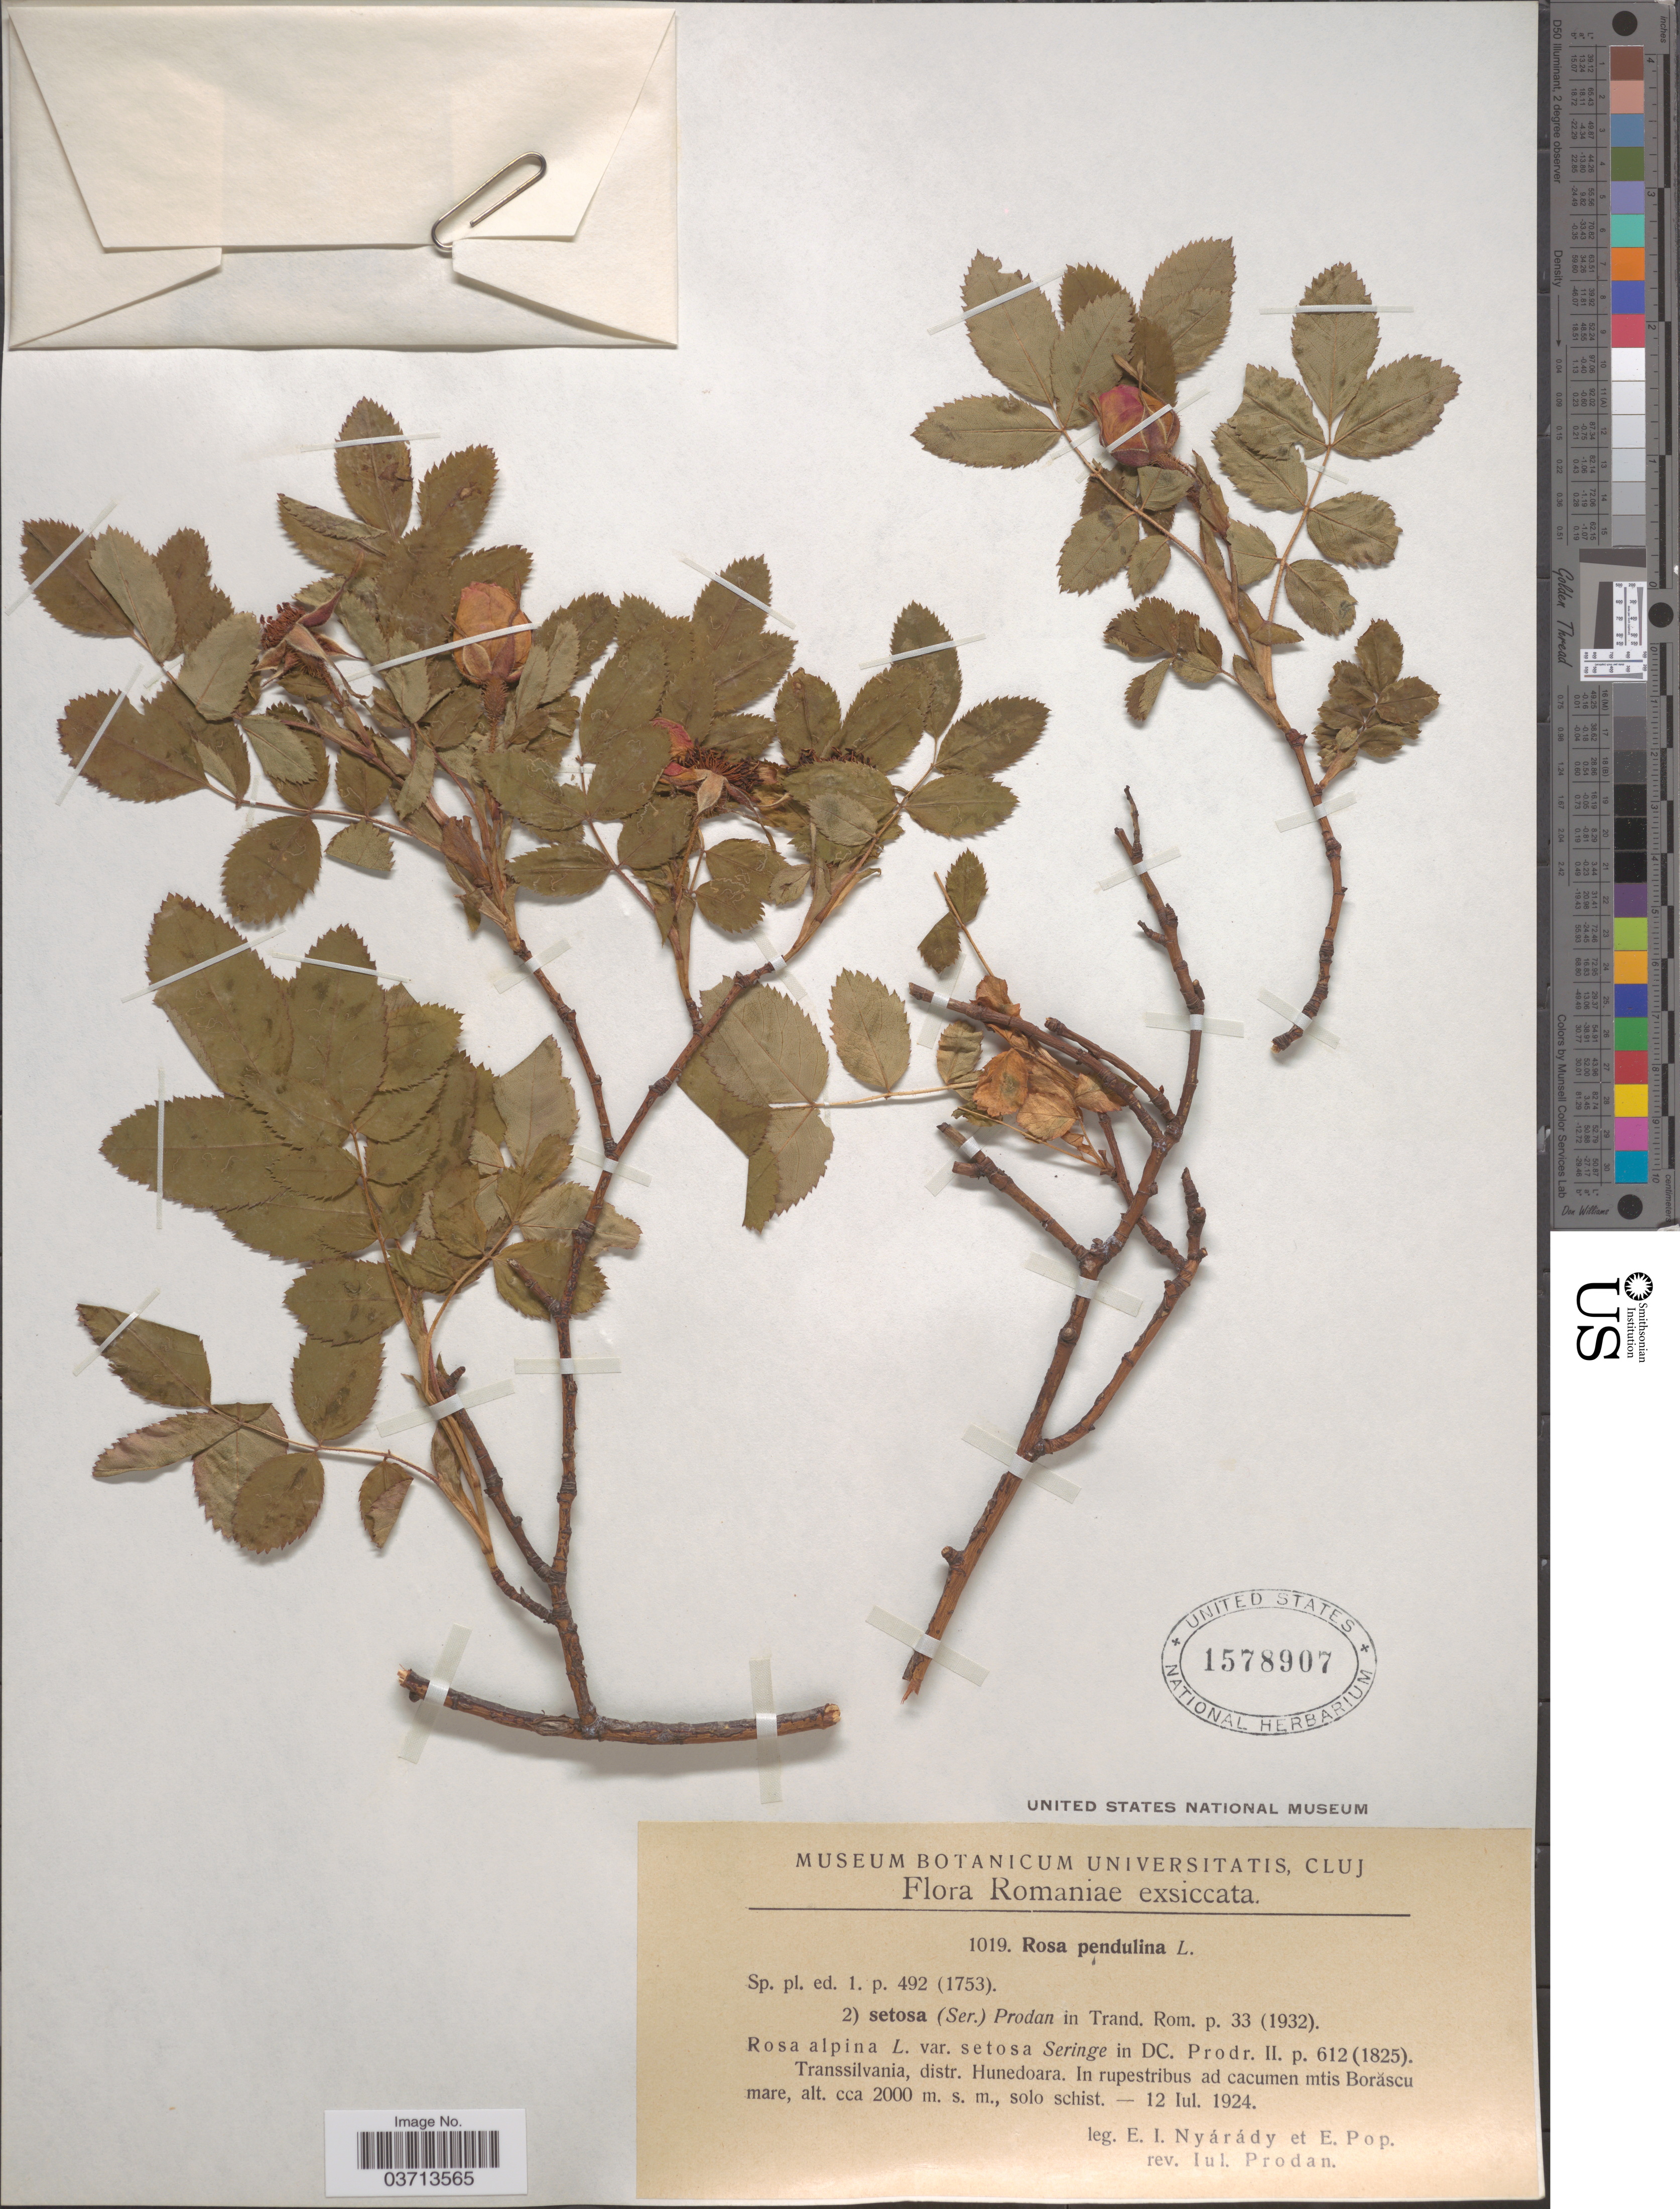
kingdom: Plantae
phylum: Tracheophyta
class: Magnoliopsida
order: Rosales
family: Rosaceae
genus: Rosa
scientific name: Rosa pendulina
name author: L.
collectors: E. Nyárády & E. Pop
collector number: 1019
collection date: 1924-07-12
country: Romania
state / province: Hunedoara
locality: Transsilvania, distr. Hunedoara. In rupestribus ad cacumen mtis Borăscu mare.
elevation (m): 2000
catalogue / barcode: US 1578907